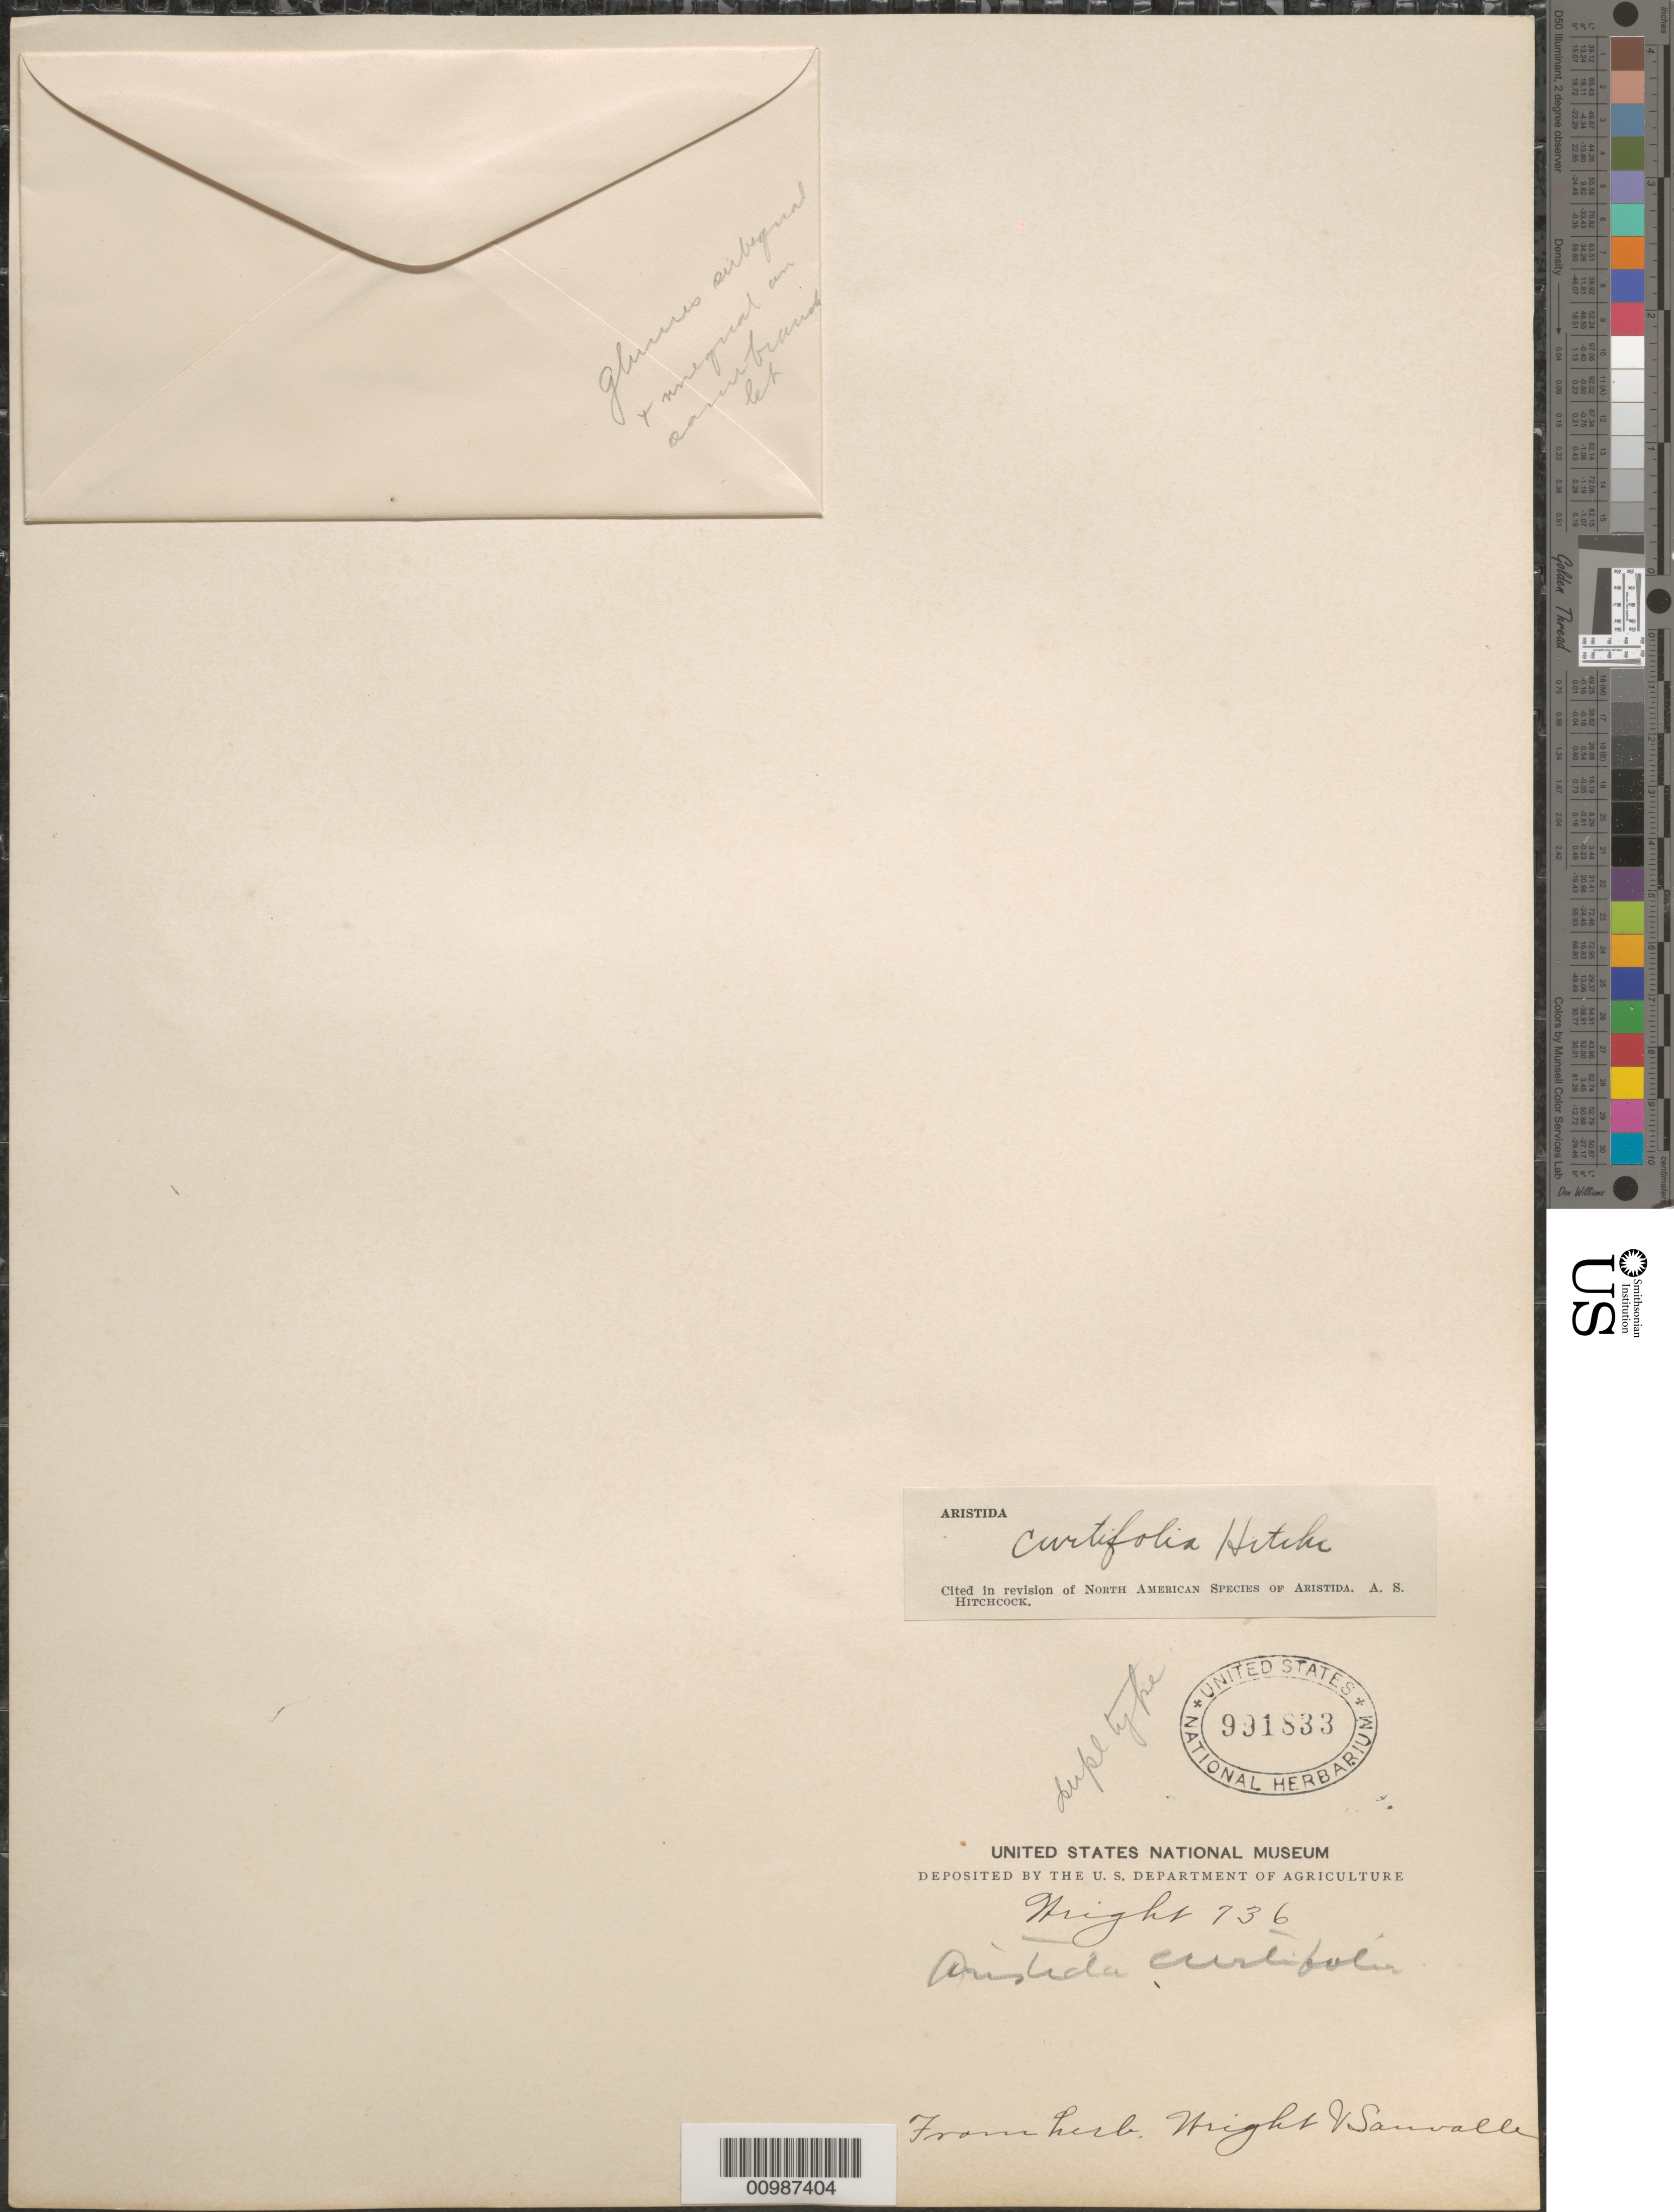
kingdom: Plantae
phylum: Tracheophyta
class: Liliopsida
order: Poales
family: Poaceae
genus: Aristida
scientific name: Aristida curtifolia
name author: Hitchc.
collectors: C. Wright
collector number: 736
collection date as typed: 1800 to 1899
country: Cuba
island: Cuba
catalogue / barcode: US 991833